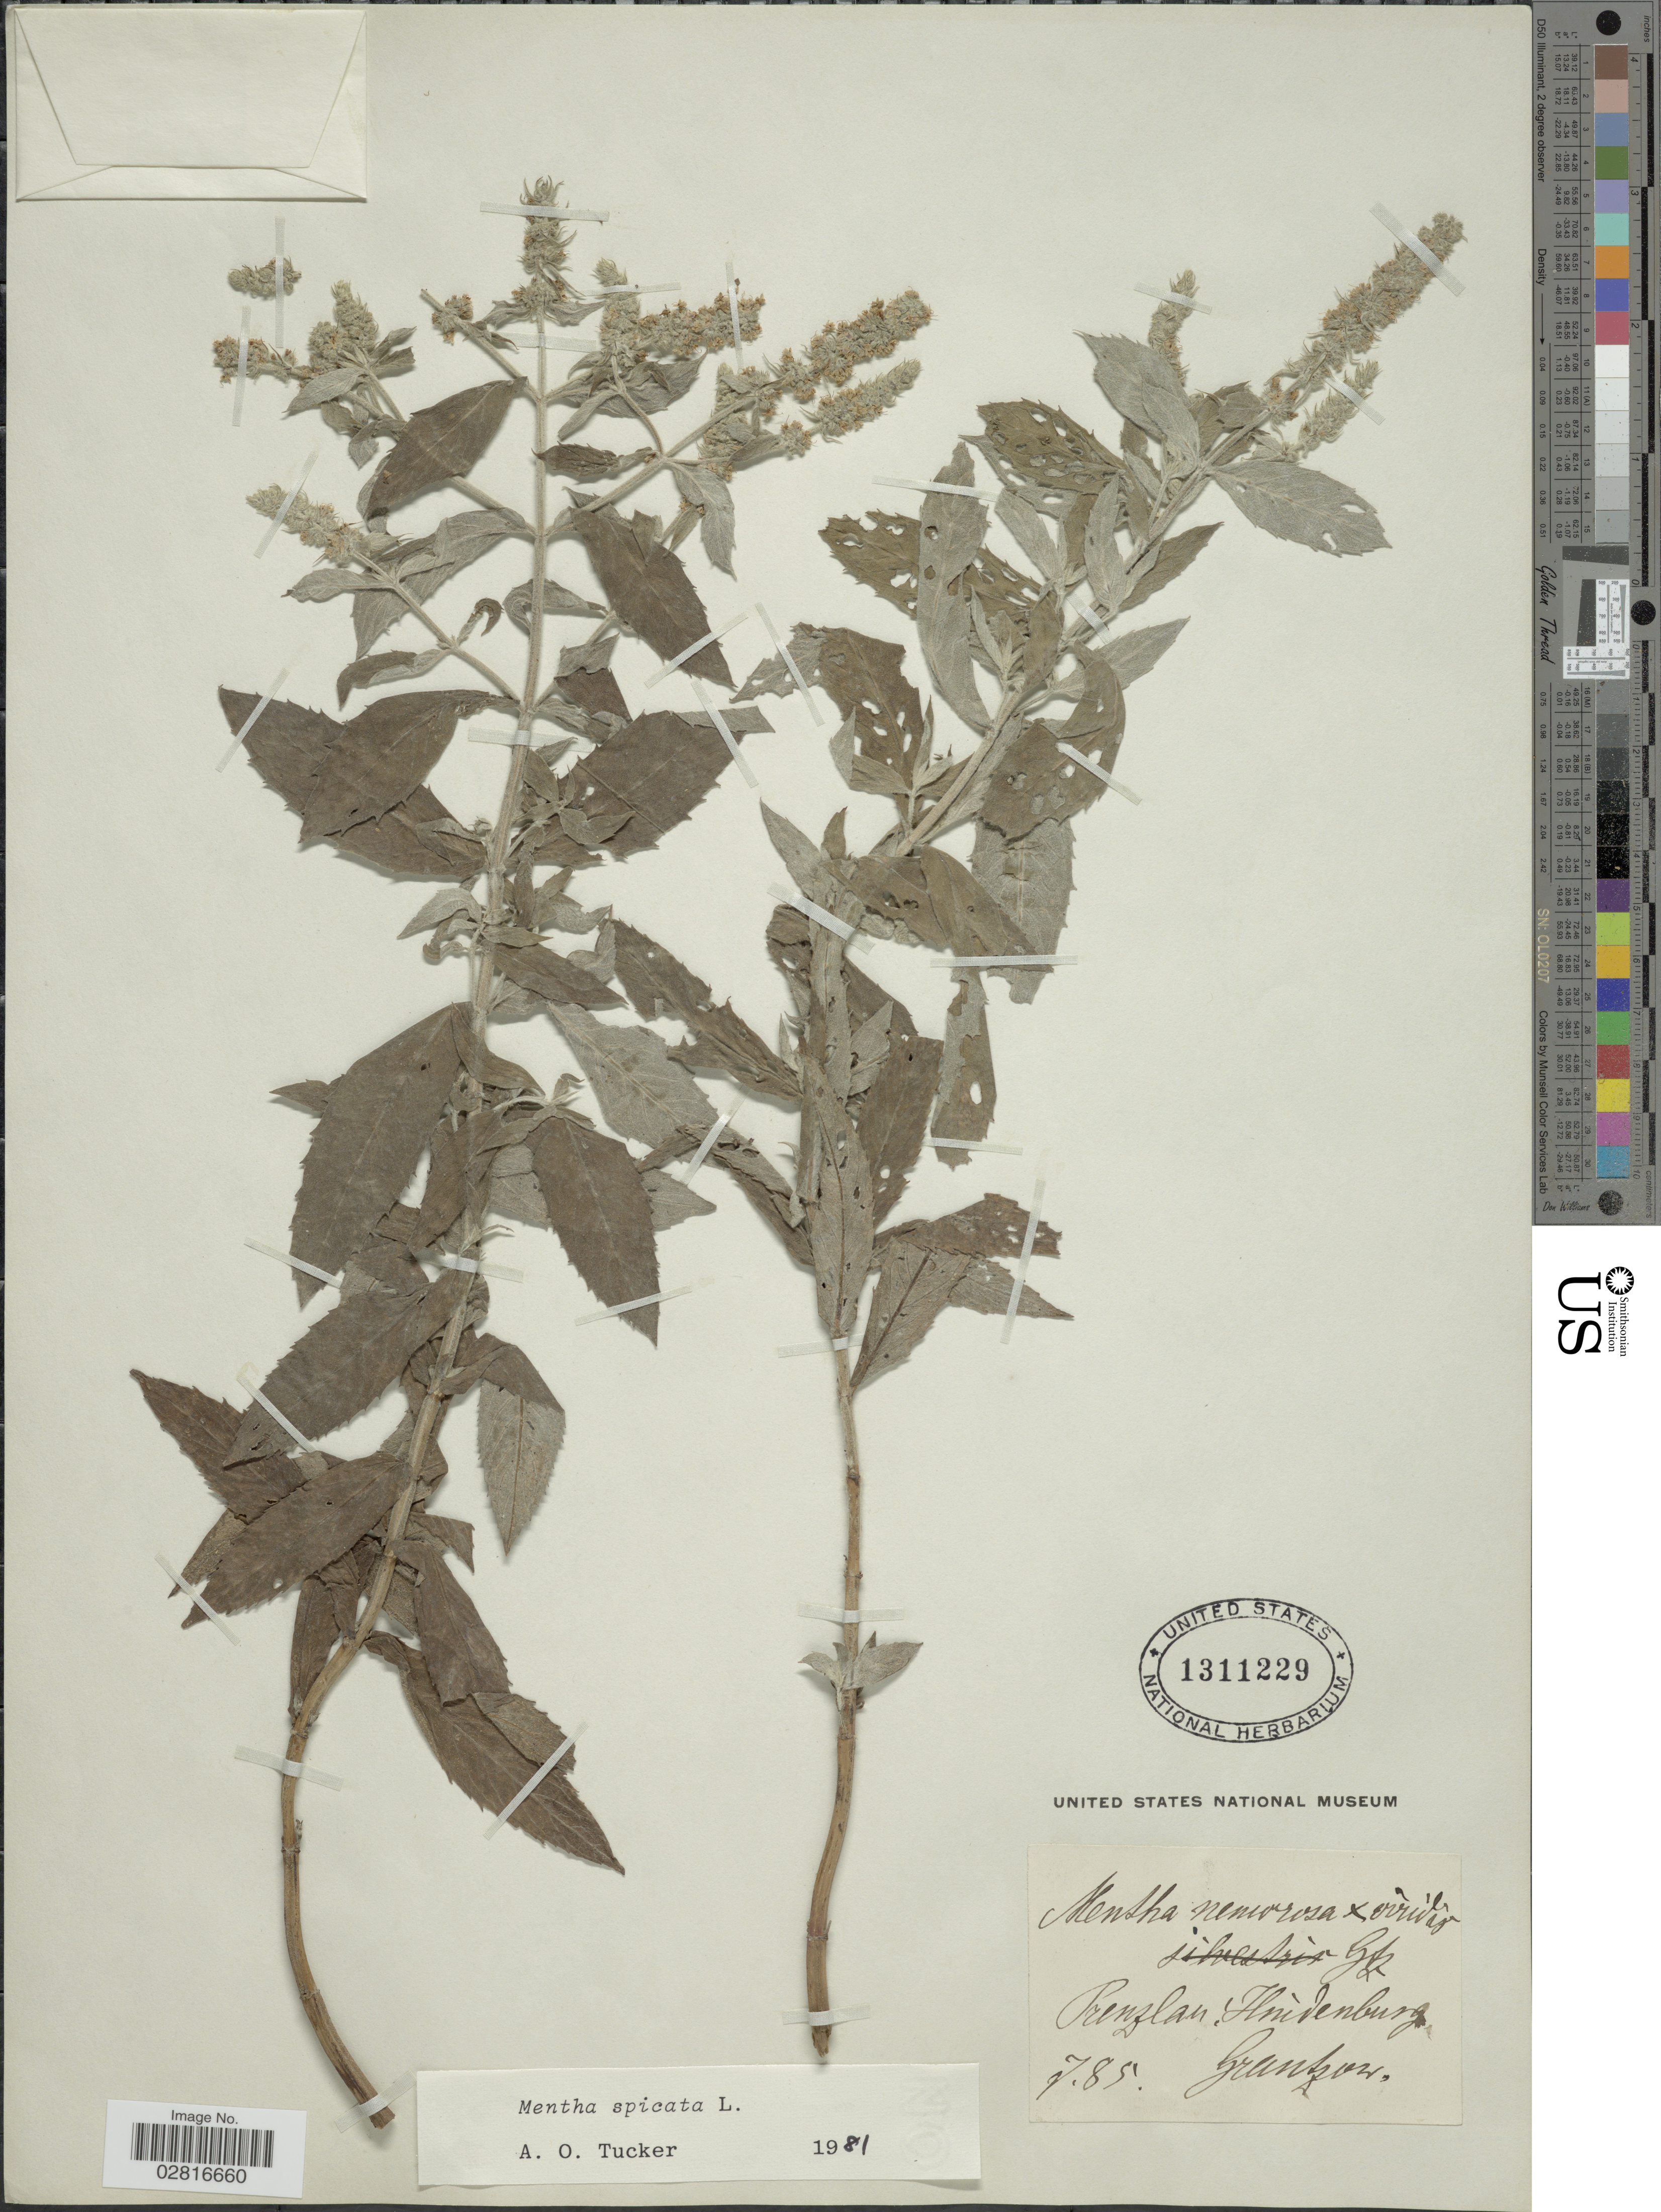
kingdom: Plantae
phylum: Tracheophyta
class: Magnoliopsida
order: Lamiales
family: Lamiaceae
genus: Mentha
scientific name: Mentha spicata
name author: L.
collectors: Grantzow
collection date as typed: Transcribed d/m/y: /7/85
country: Germany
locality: Prenzlan. Hindenburg [interpreted]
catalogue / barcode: US 1311229